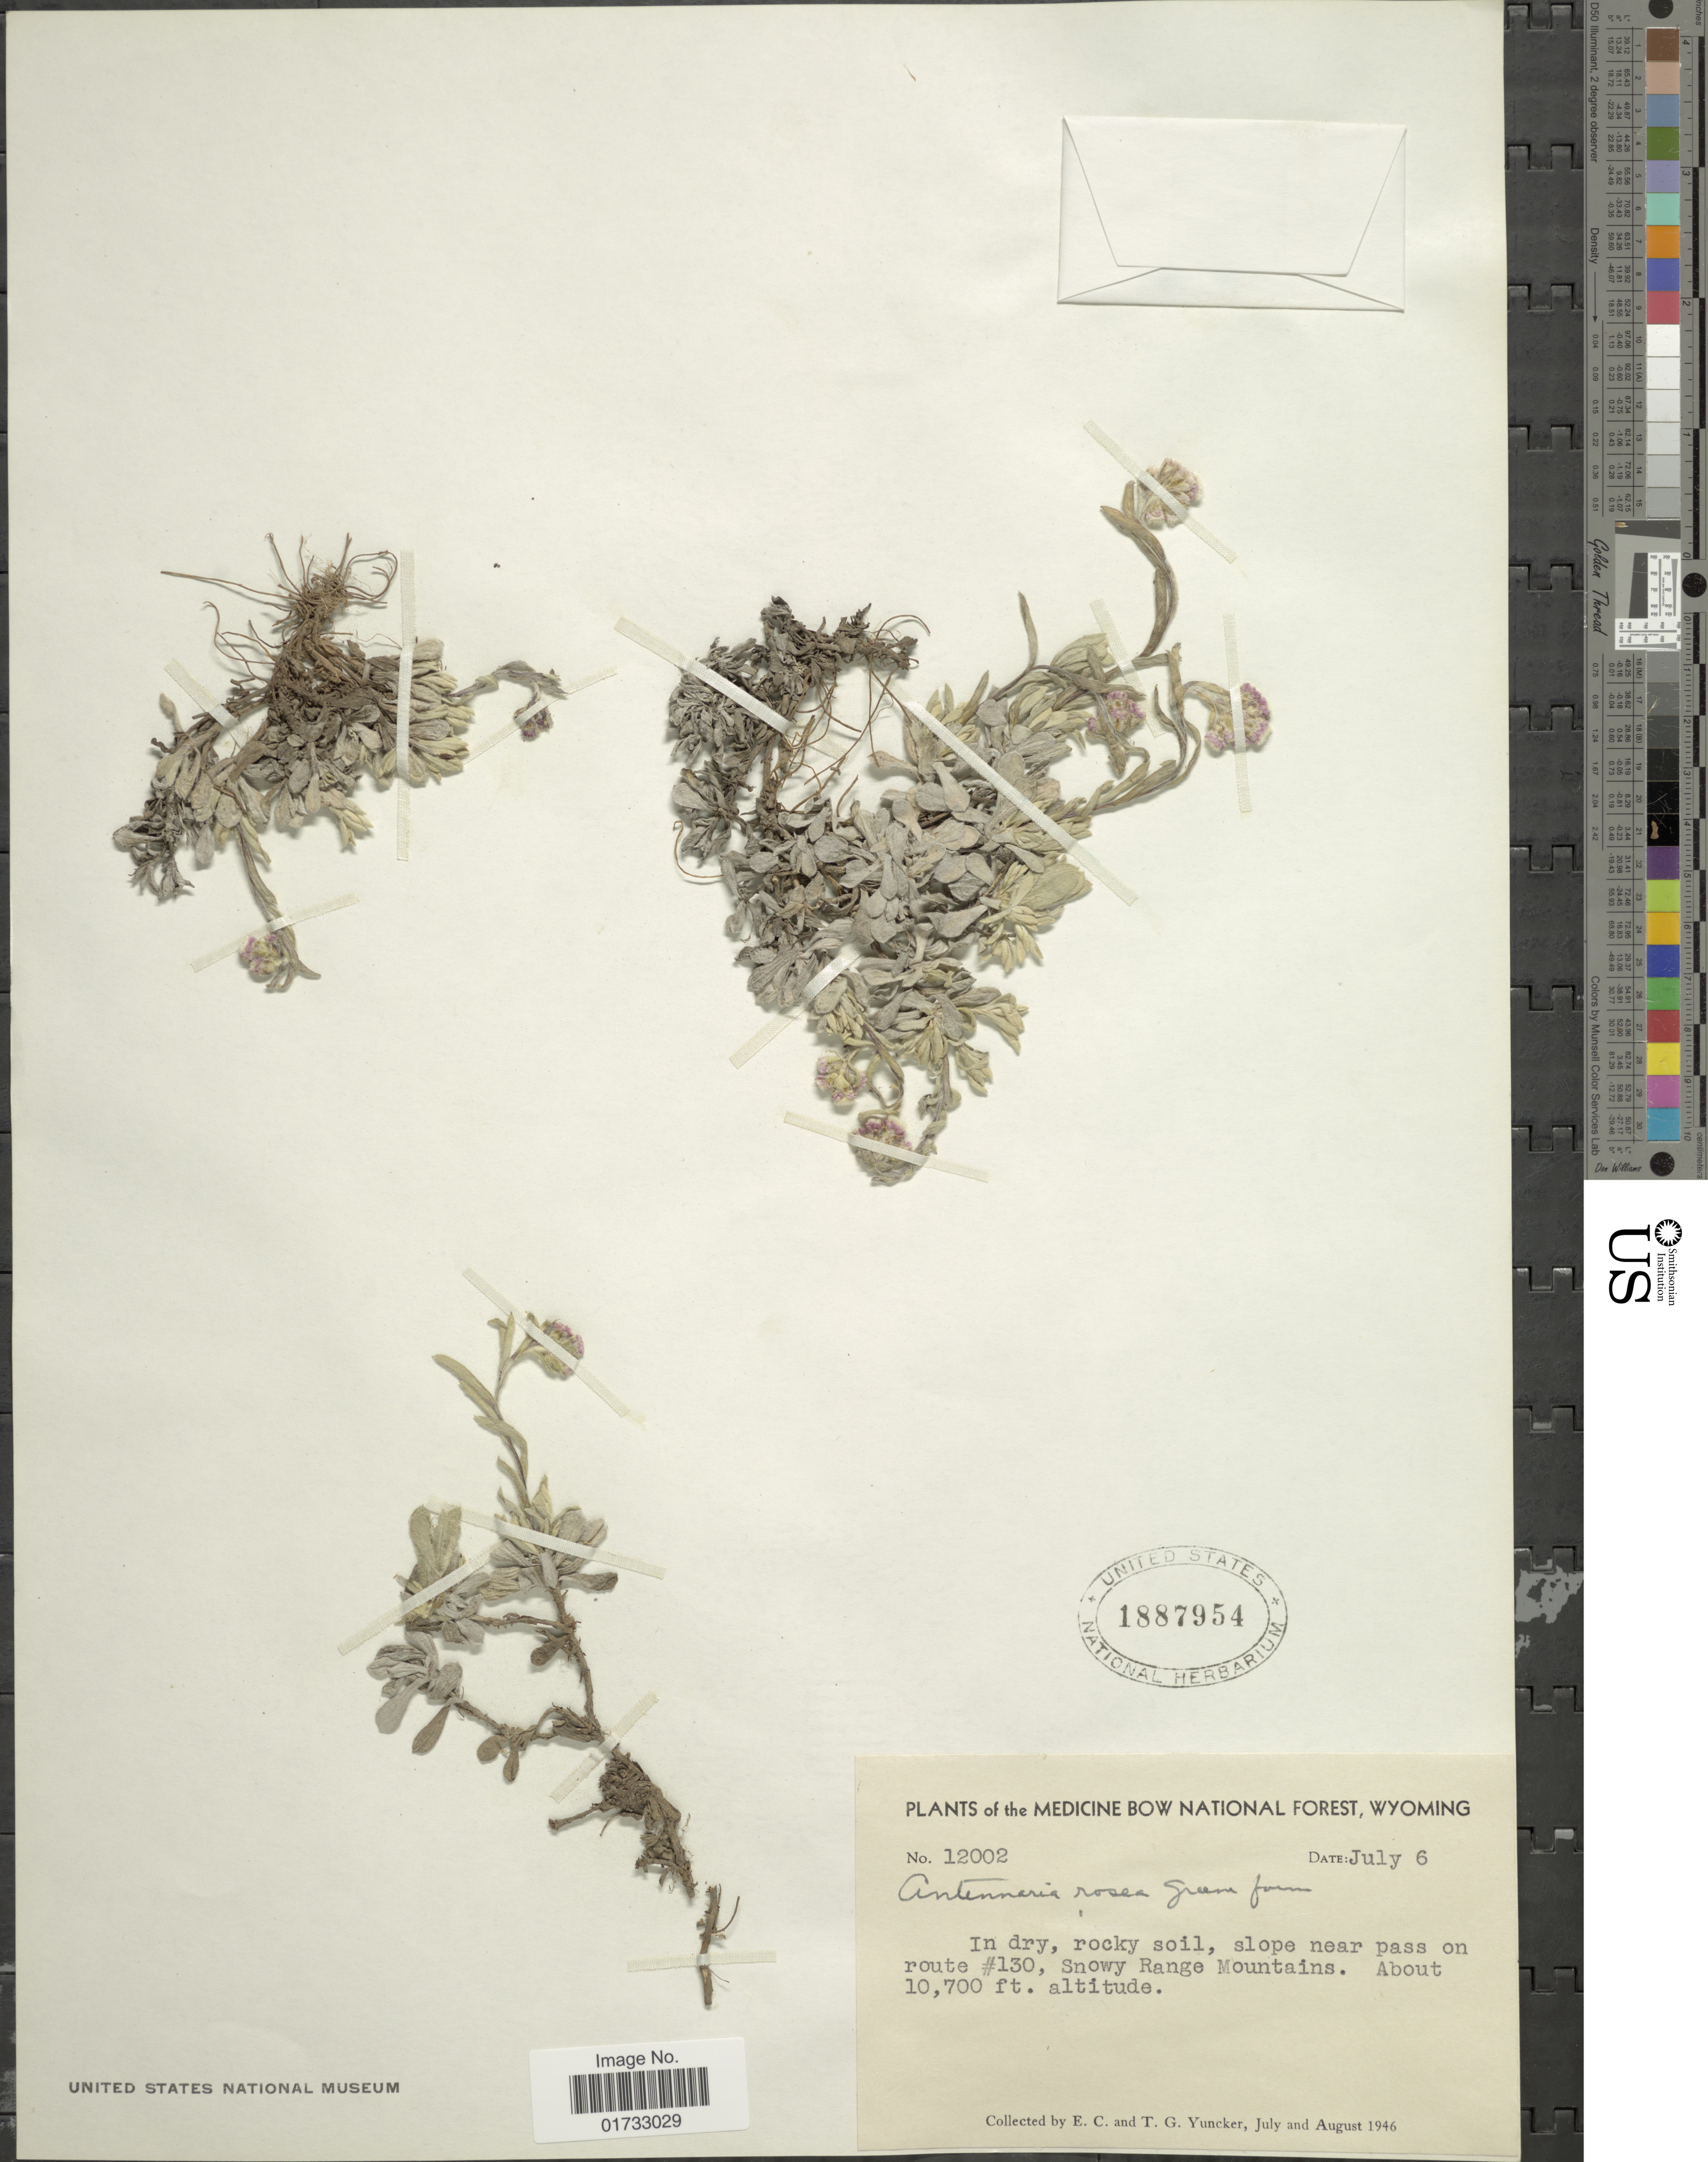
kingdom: Plantae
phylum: Tracheophyta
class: Magnoliopsida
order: Asterales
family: Asteraceae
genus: Antennaria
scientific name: Antennaria rosea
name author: Greene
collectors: E. C. Yuncker & T. G. Yuncker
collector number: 12002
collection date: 1946-07-06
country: United States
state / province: Wyoming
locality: Medicine Bow National Forest, in dry, rocky soil, slope near pass on route #130, Snow Range Mountains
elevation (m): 3261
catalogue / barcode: US 1887954